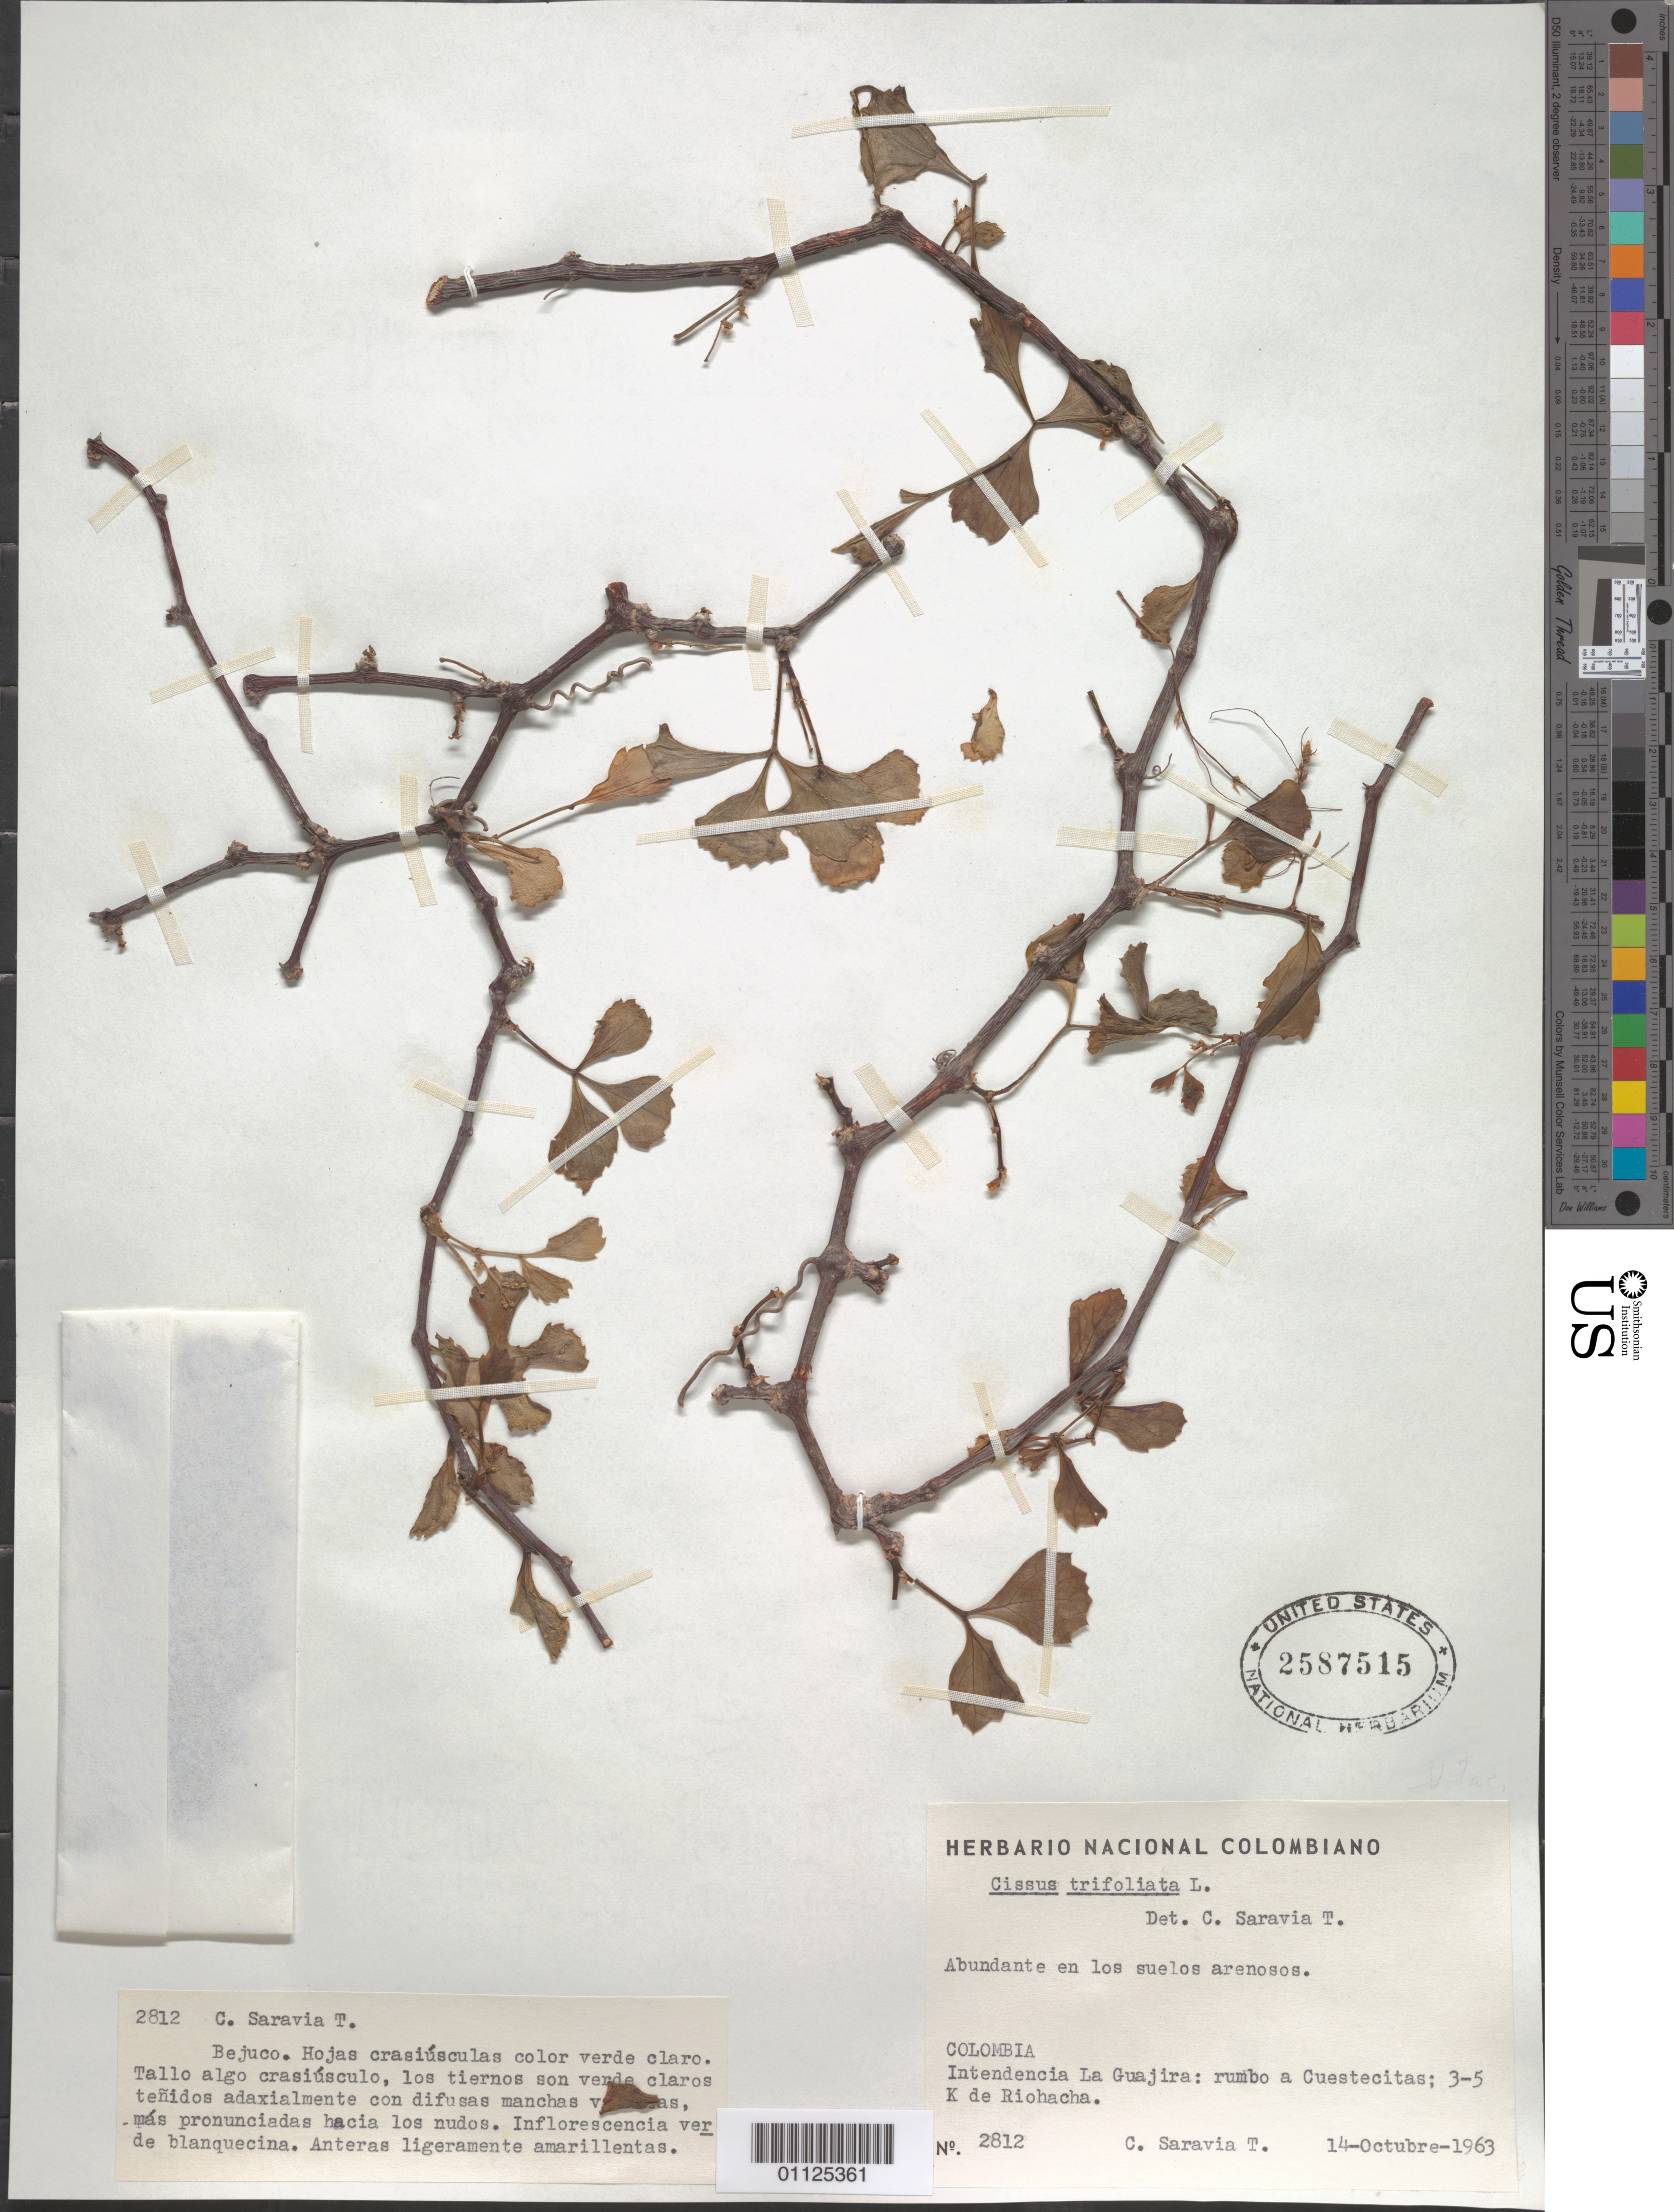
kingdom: Plantae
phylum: Tracheophyta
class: Magnoliopsida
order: Vitales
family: Vitaceae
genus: Cissus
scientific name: Cissus trifoliata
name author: (L.) L.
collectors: C. Saravia-T.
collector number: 2812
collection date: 1963-10-14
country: Colombia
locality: Intendencia La Guajira: rumbo a Cuestecitas; 3 - 5 km de Riohacha.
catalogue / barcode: US 2587515